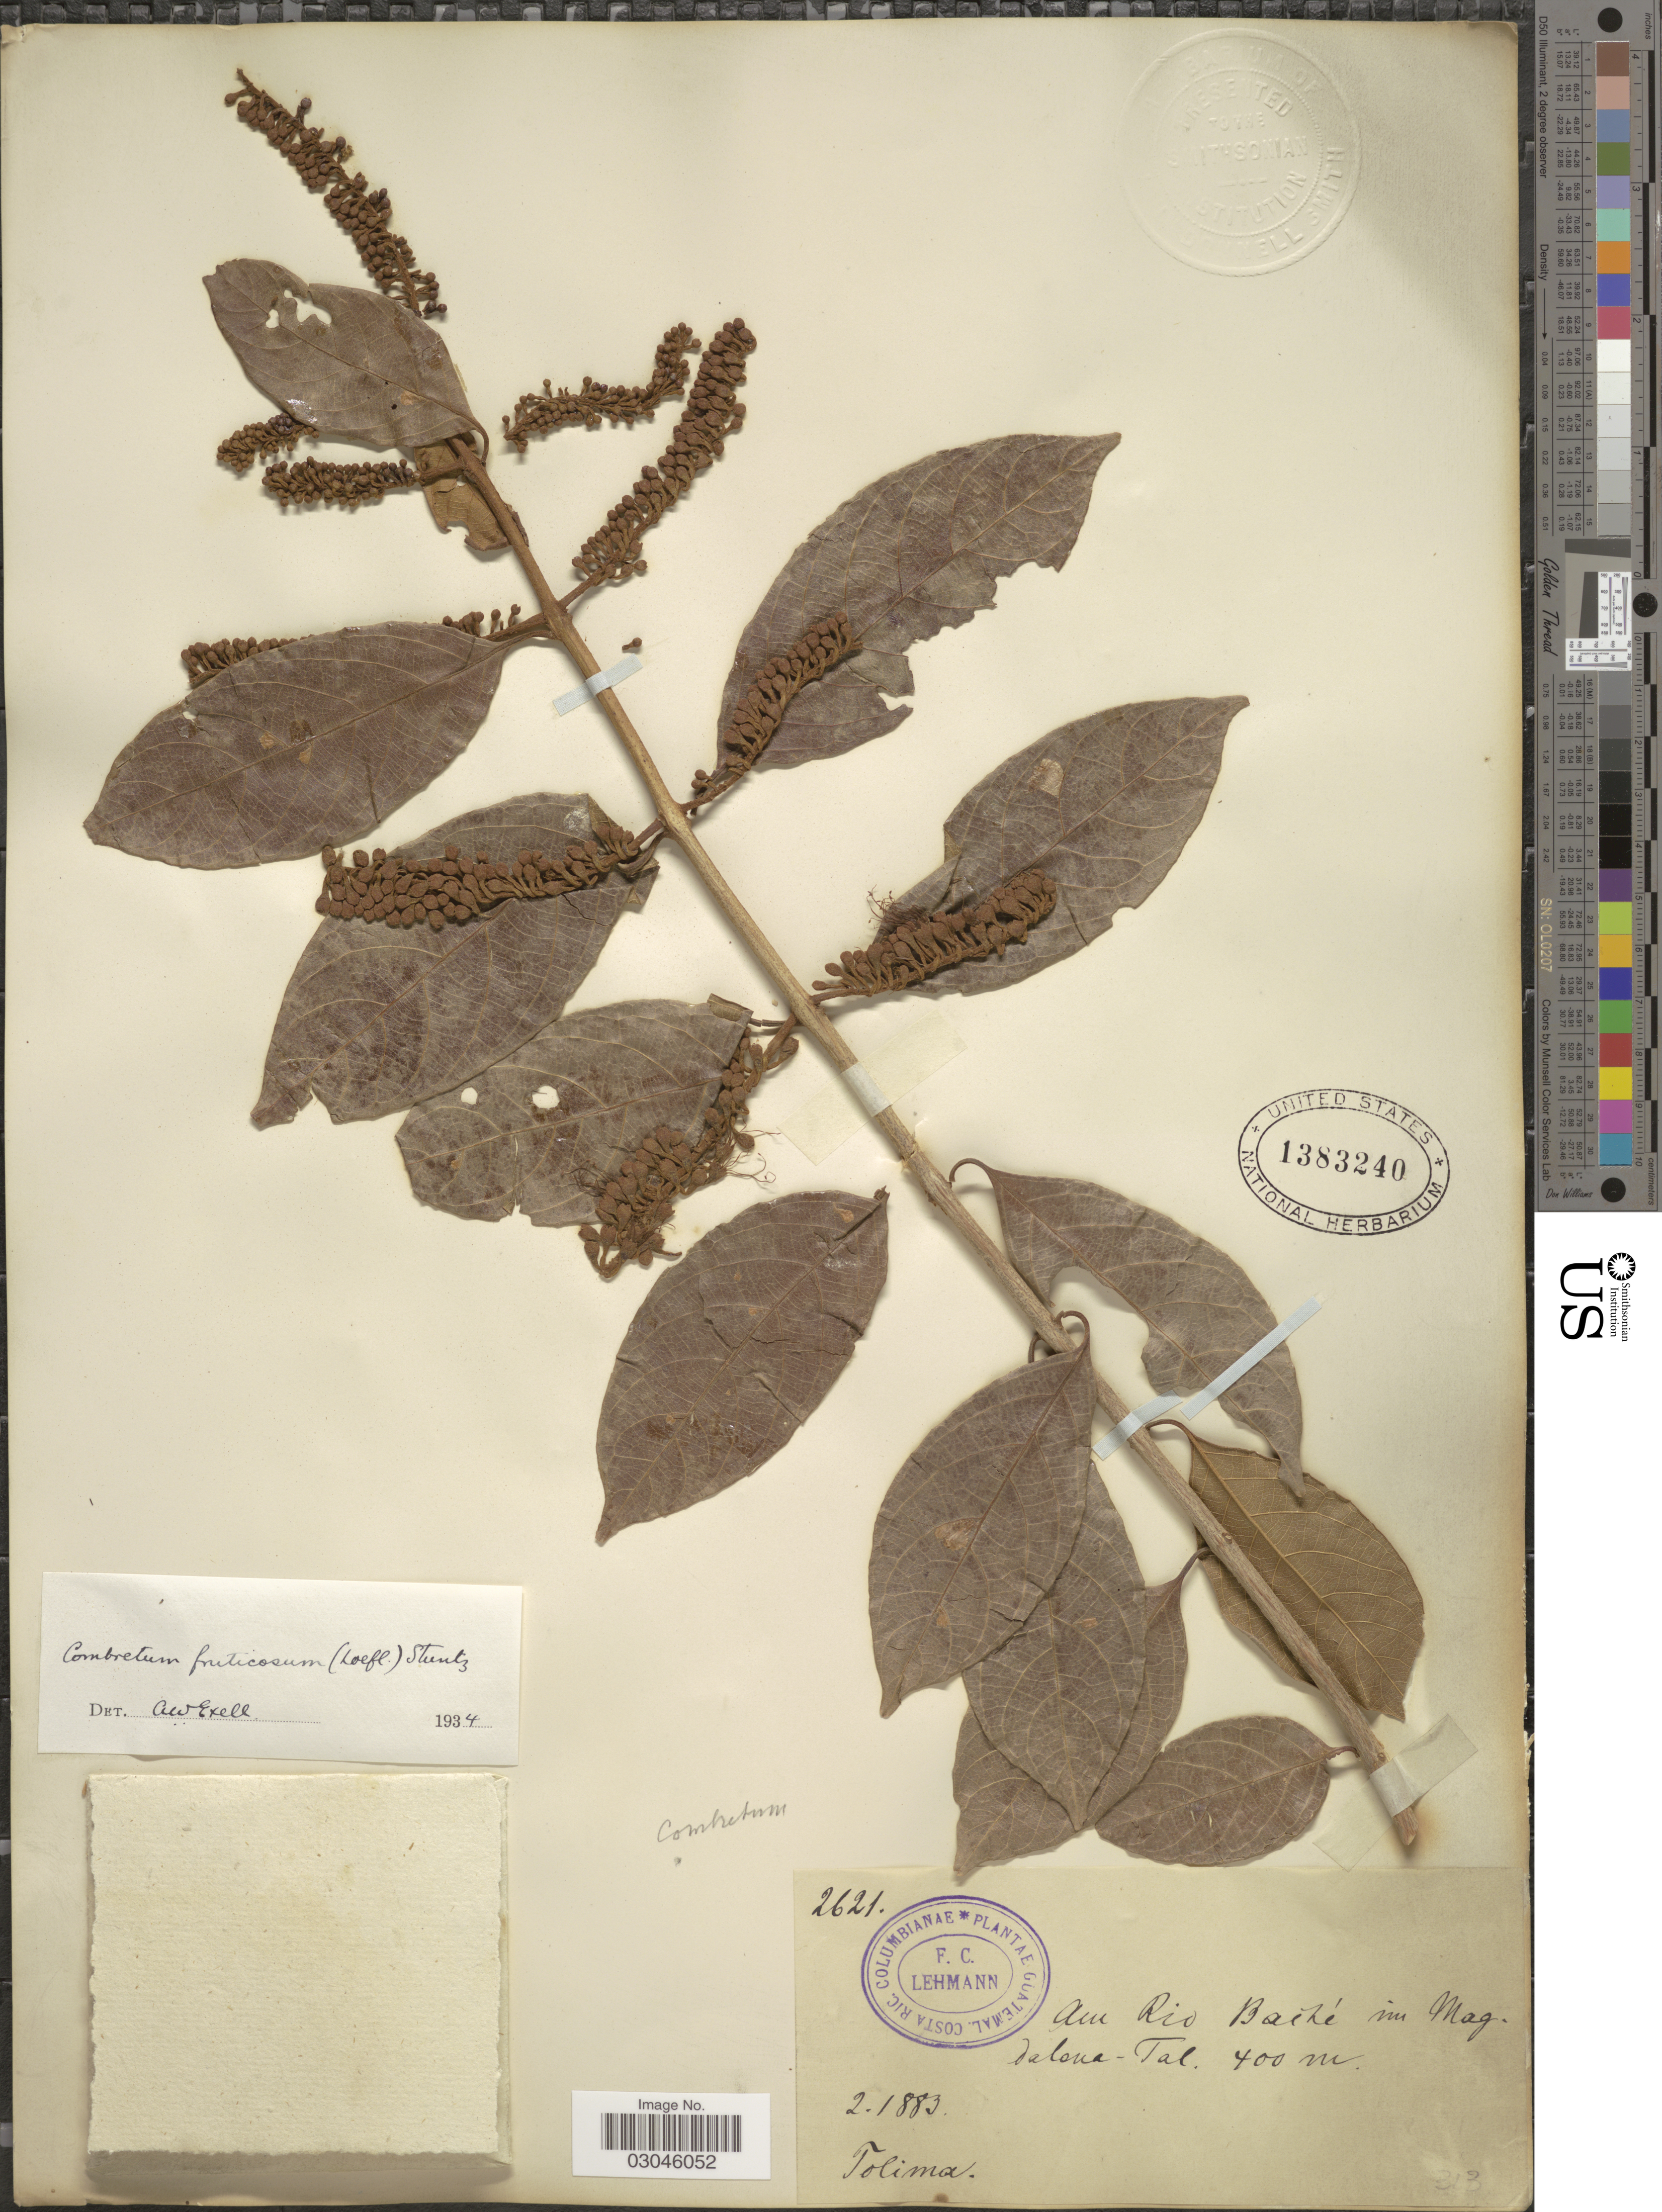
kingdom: Plantae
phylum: Tracheophyta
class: Magnoliopsida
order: Myrtales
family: Combretaceae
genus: Combretum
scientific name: Combretum fruticosum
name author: (Loefl.) Stuntz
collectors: F. C. Lehmann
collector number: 2621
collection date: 1883-02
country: Colombia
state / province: Tolima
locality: Am Rio Baché im Magdalena-Tal.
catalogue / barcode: US 1383240